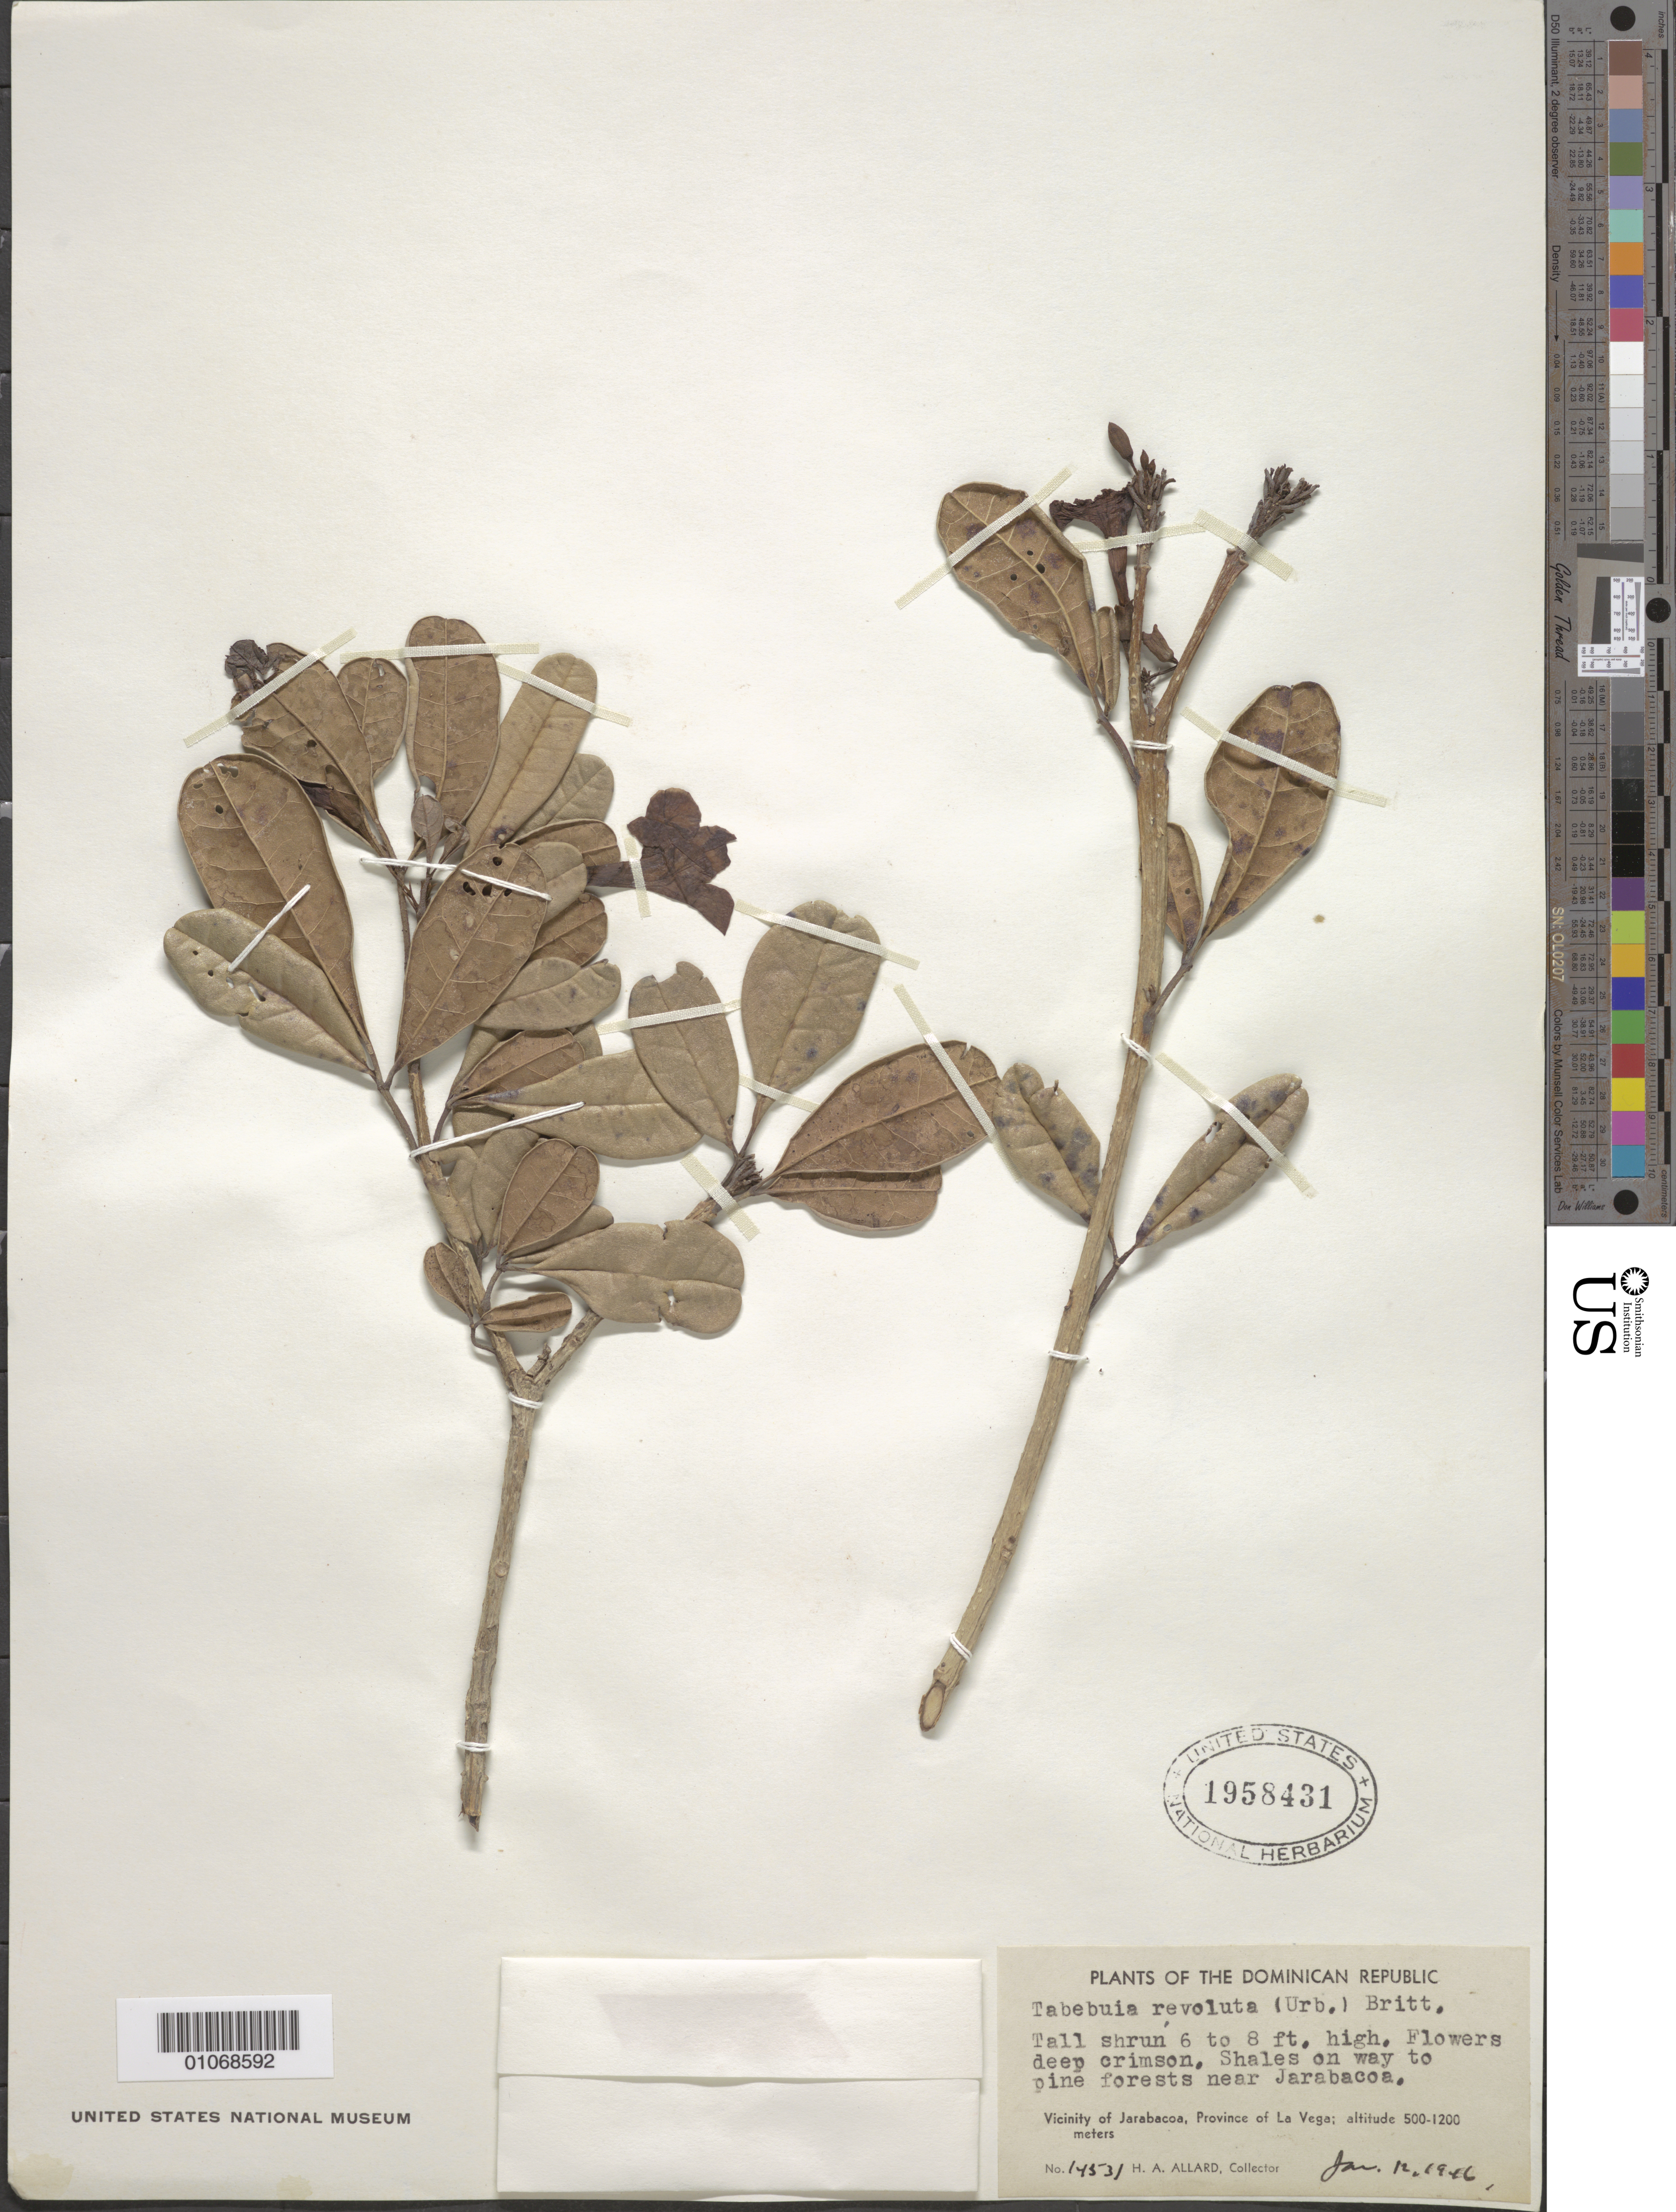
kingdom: Plantae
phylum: Tracheophyta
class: Magnoliopsida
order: Lamiales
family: Bignoniaceae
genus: Tabebuia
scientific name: Tabebuia revoluta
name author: (Urb.) Britton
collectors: H. A. Allard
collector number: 14531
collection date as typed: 10 Jan 1946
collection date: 1946-01-10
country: Dominican Republic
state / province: La Vega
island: Hispaniola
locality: Shales on way to pine forests near Jarabacoa.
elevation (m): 500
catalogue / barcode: US 1958431